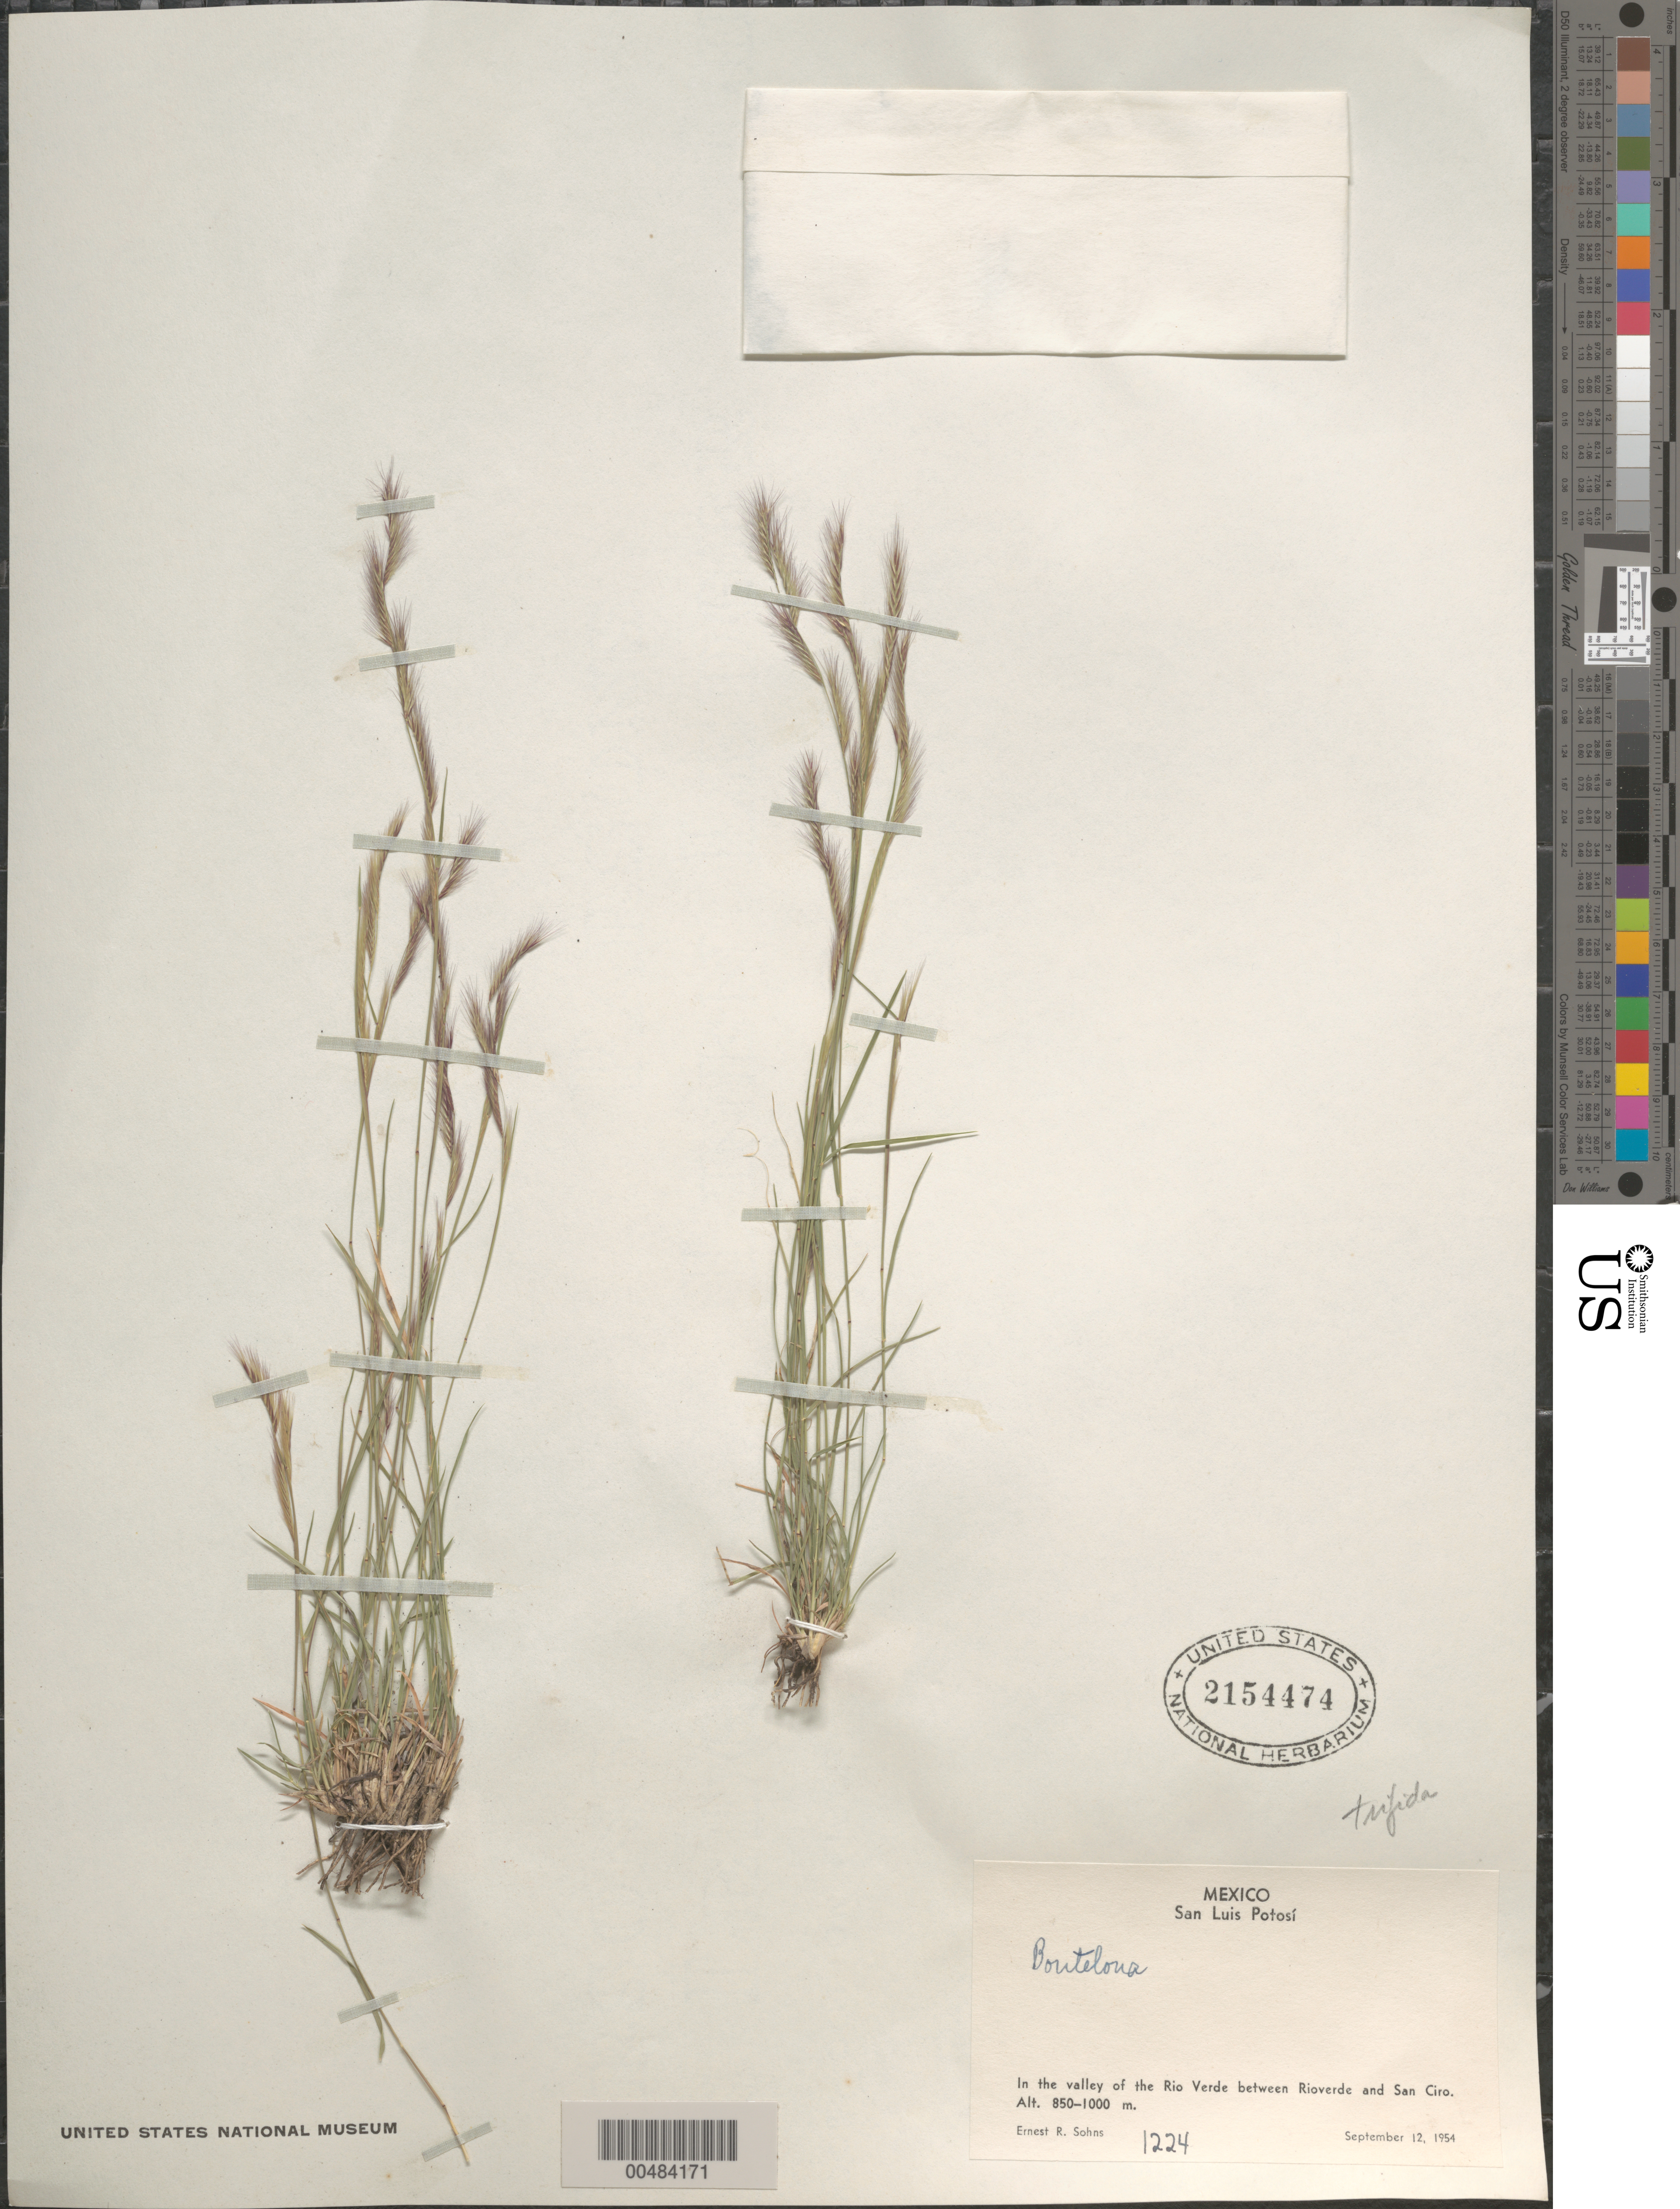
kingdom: Plantae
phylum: Tracheophyta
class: Liliopsida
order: Poales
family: Poaceae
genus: Bouteloua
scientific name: Bouteloua trifida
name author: Thurb.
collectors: E. R. Sohns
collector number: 1224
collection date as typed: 12 Sep 1954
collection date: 1954-09-12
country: Mexico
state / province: San Luis Potosi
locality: In the valley of the Rio Verde between Rioverde & San Ciro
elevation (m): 850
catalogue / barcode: US 2154474